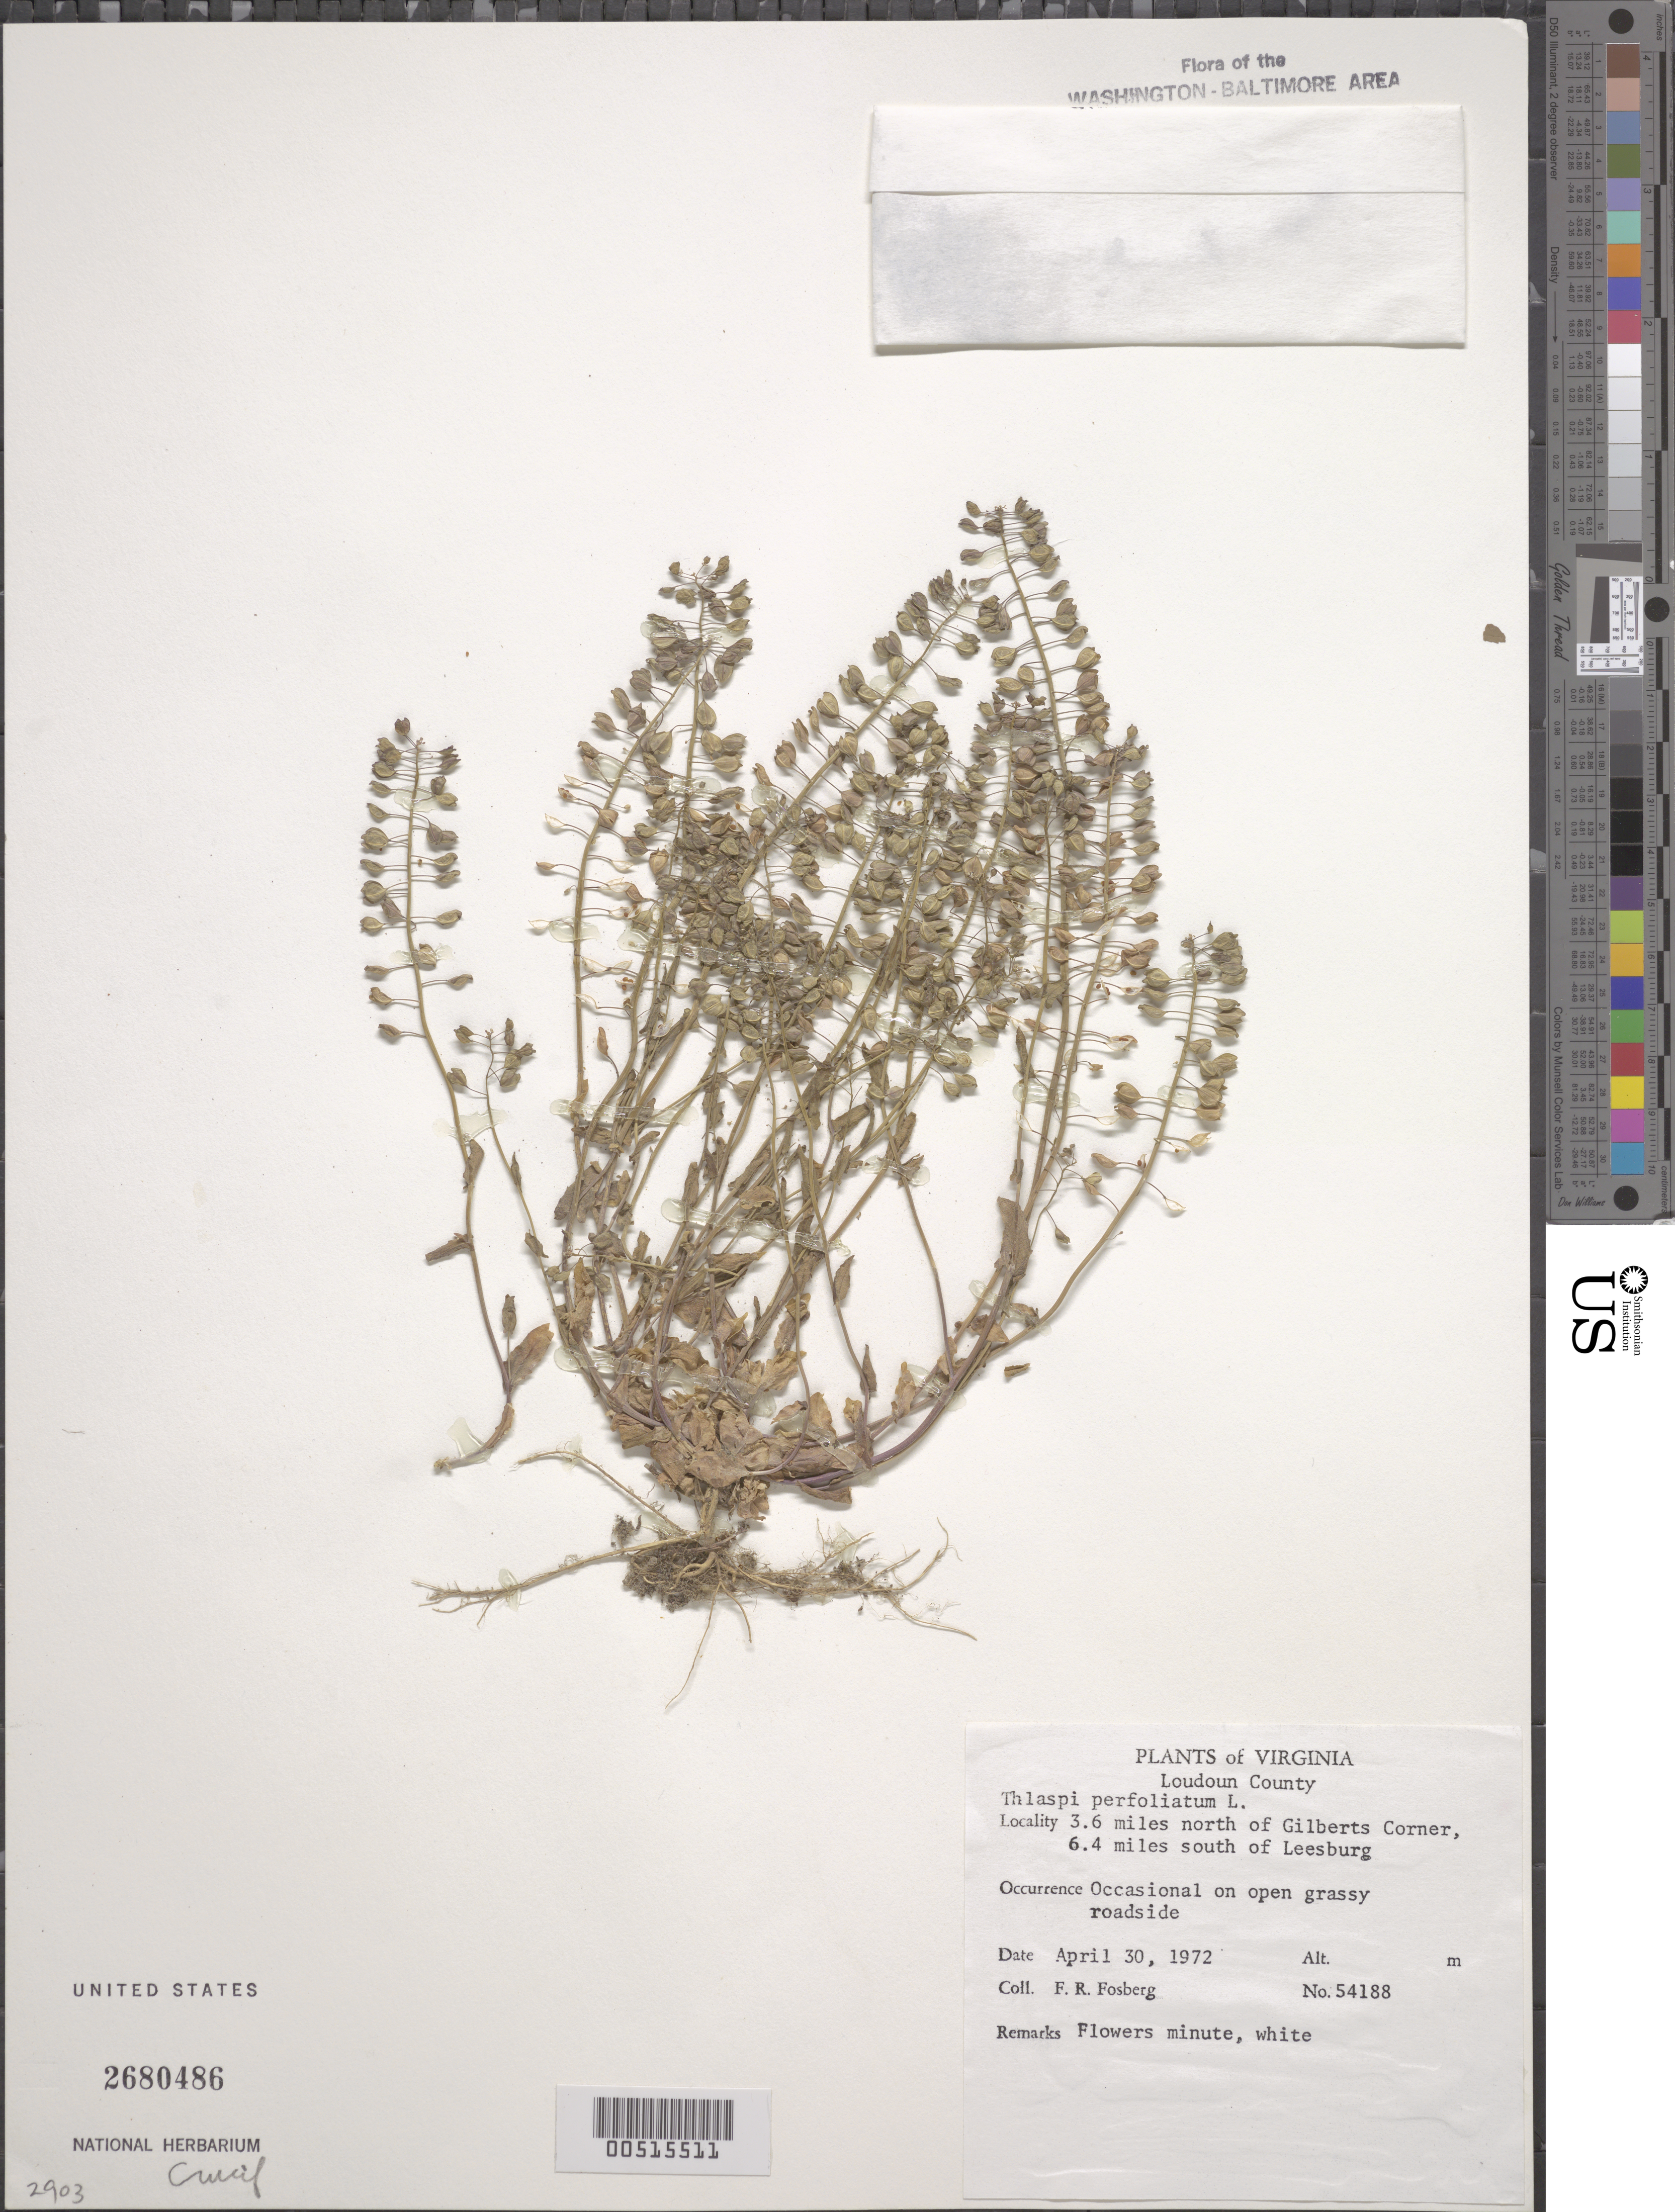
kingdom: Plantae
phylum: Tracheophyta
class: Magnoliopsida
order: Brassicales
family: Brassicaceae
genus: Microthlaspi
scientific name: Microthlaspi perfoliatum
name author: (L.) F.K. Mey.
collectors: F. R. Fosberg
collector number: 54188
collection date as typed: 30 Apr 1972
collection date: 1972-04-30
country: United States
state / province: Virginia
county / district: Loudoun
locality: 3.6 mi. N of Gilberts Corner, 6.4 mi. S of Leesburg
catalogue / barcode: US 2680486